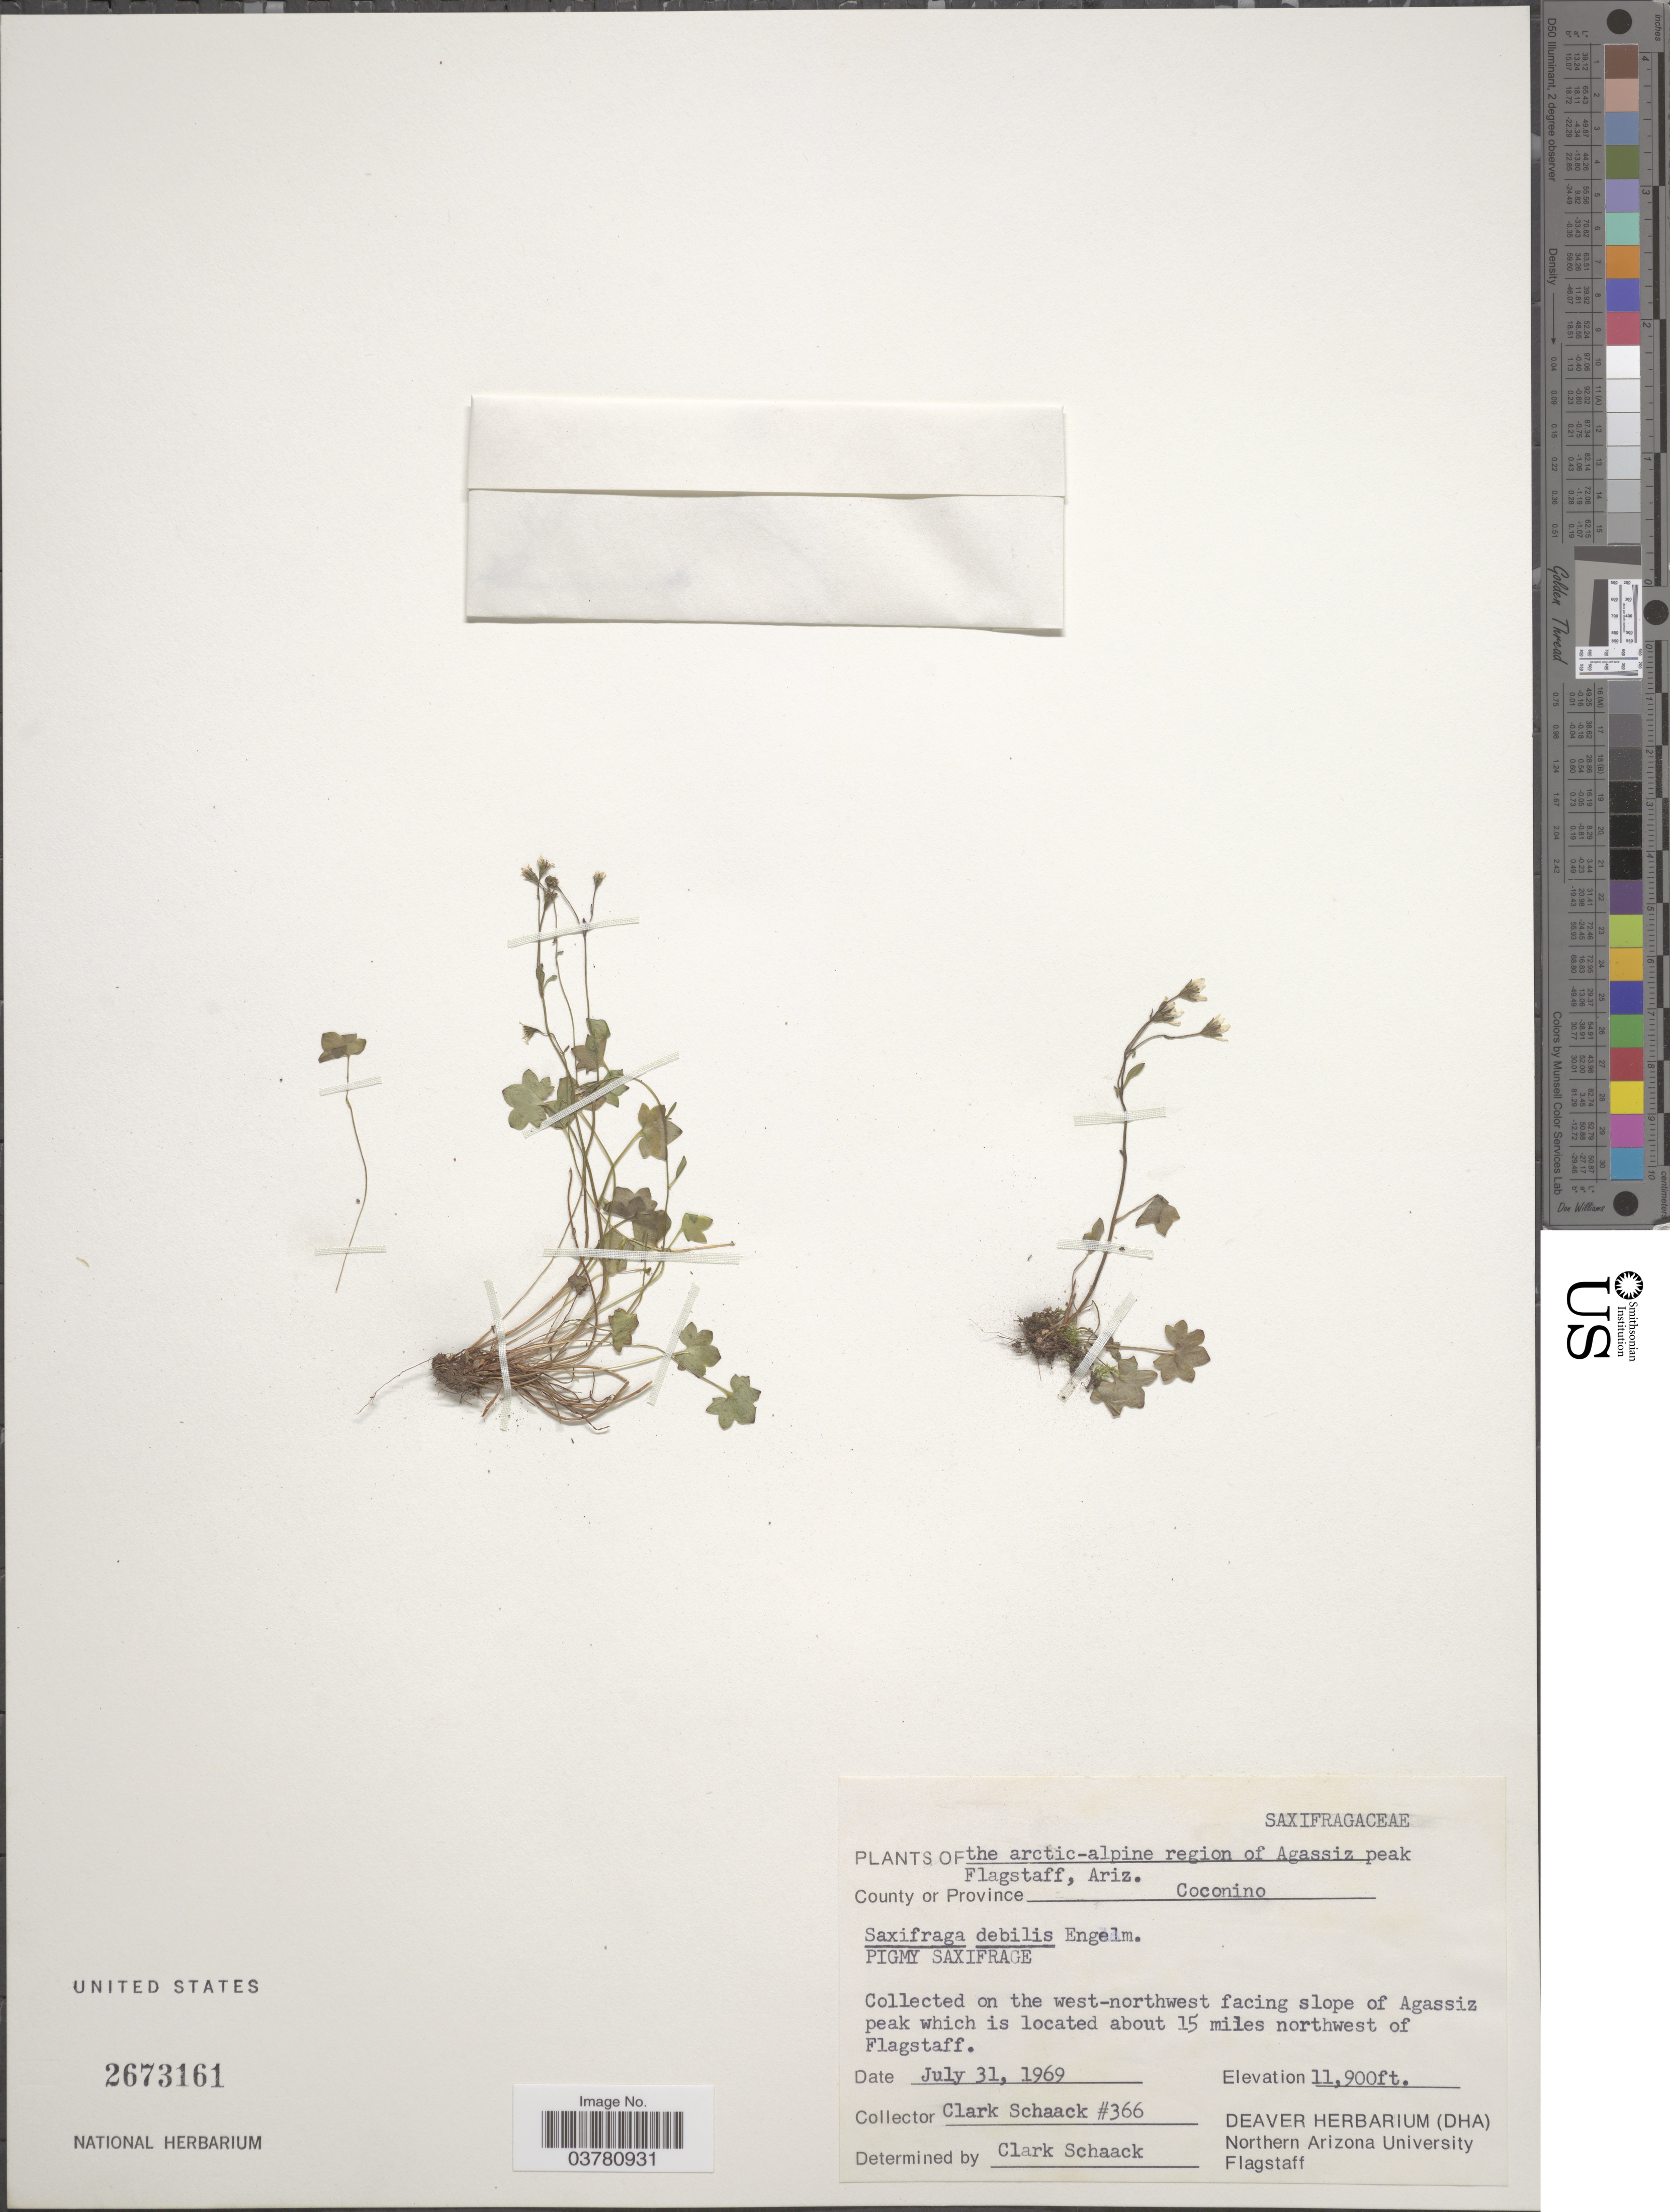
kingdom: Plantae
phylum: Tracheophyta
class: Magnoliopsida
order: Saxifragales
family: Saxifragaceae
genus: Saxifraga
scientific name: Saxifraga rivularis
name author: L.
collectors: C. G. Schaack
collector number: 366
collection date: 1969-07-31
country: United States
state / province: Arizona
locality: The arctic-alpine region of Agassiz peak Flagstaff. County or Province Coconino. On the west-northwest facing slope of Agassiz peak which is located about 15 miles northwest of Flagstaff.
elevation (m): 3627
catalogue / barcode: US 2673161